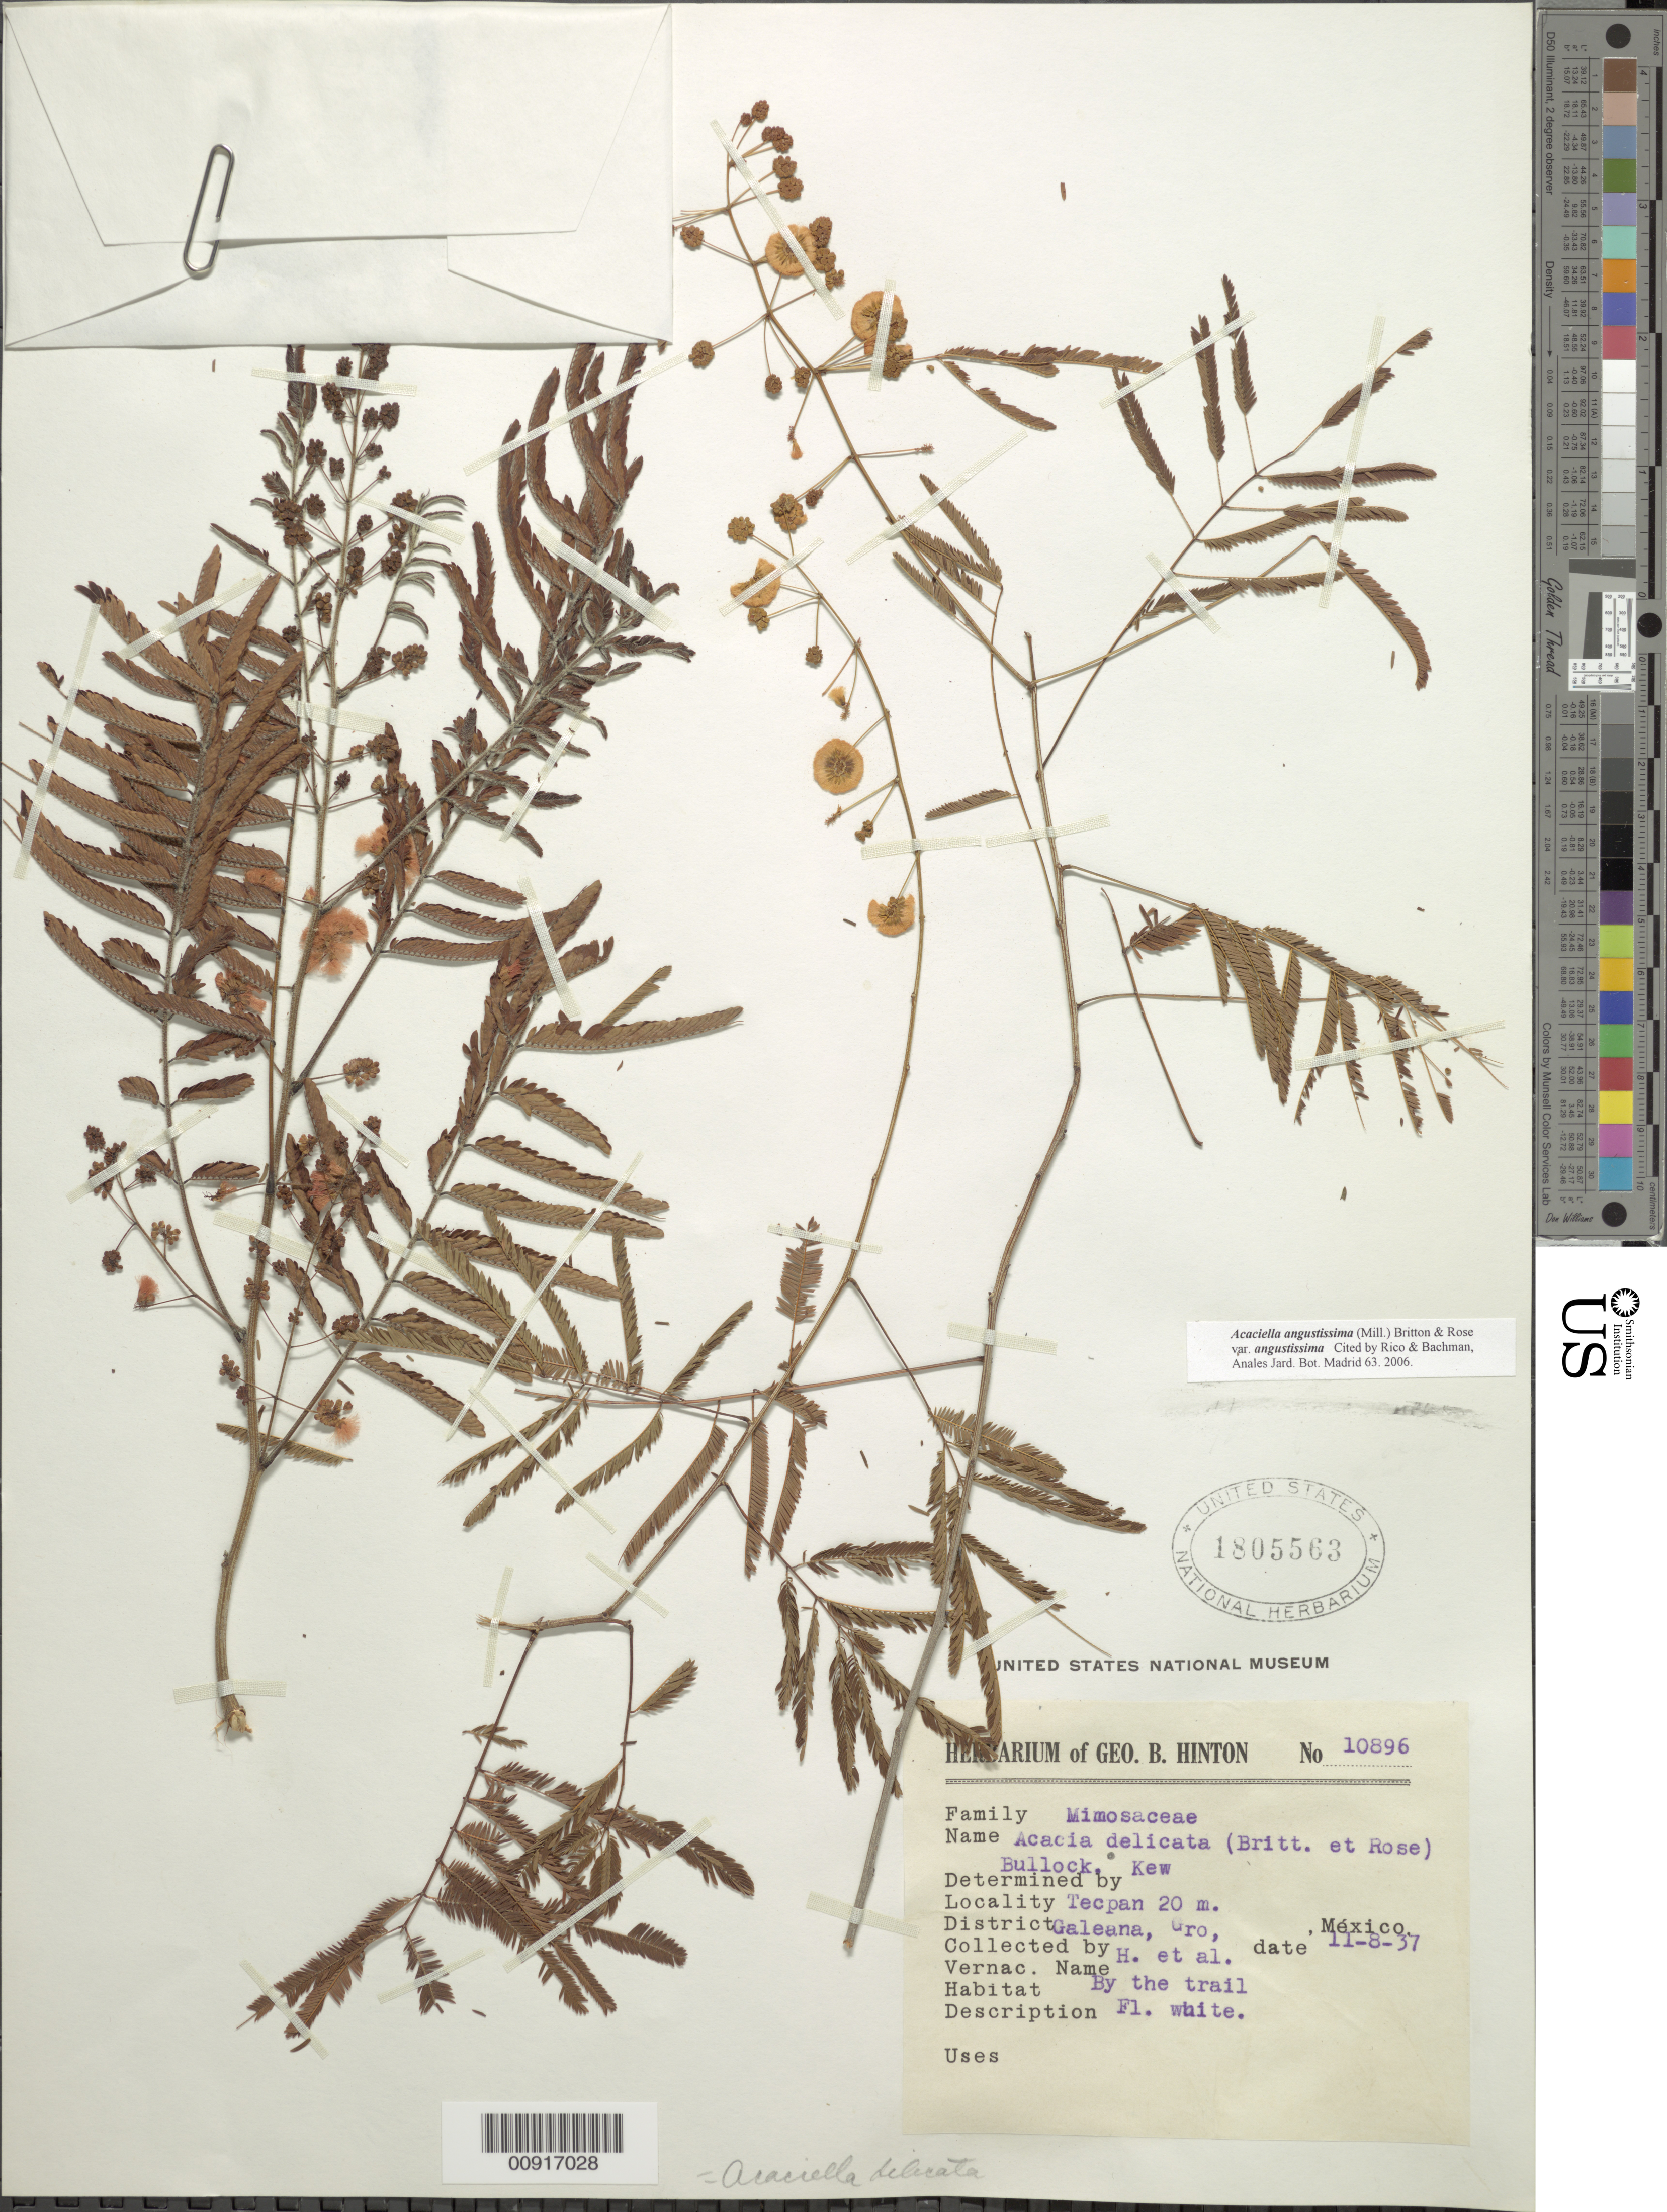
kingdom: Plantae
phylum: Tracheophyta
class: Magnoliopsida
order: Fabales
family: Fabaceae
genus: Acaciella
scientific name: Acaciella angustissima var. angustissima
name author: (Mill.) Britton & Rose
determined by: Rico, L.; Bachman, --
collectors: G. B. Hinton & et al.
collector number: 10896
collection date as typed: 08 Nov 1937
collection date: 1937-11-08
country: Mexico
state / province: Guerrero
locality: Tecpan, District Galeana, Guerrero.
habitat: By the trail.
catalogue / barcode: US 1805563